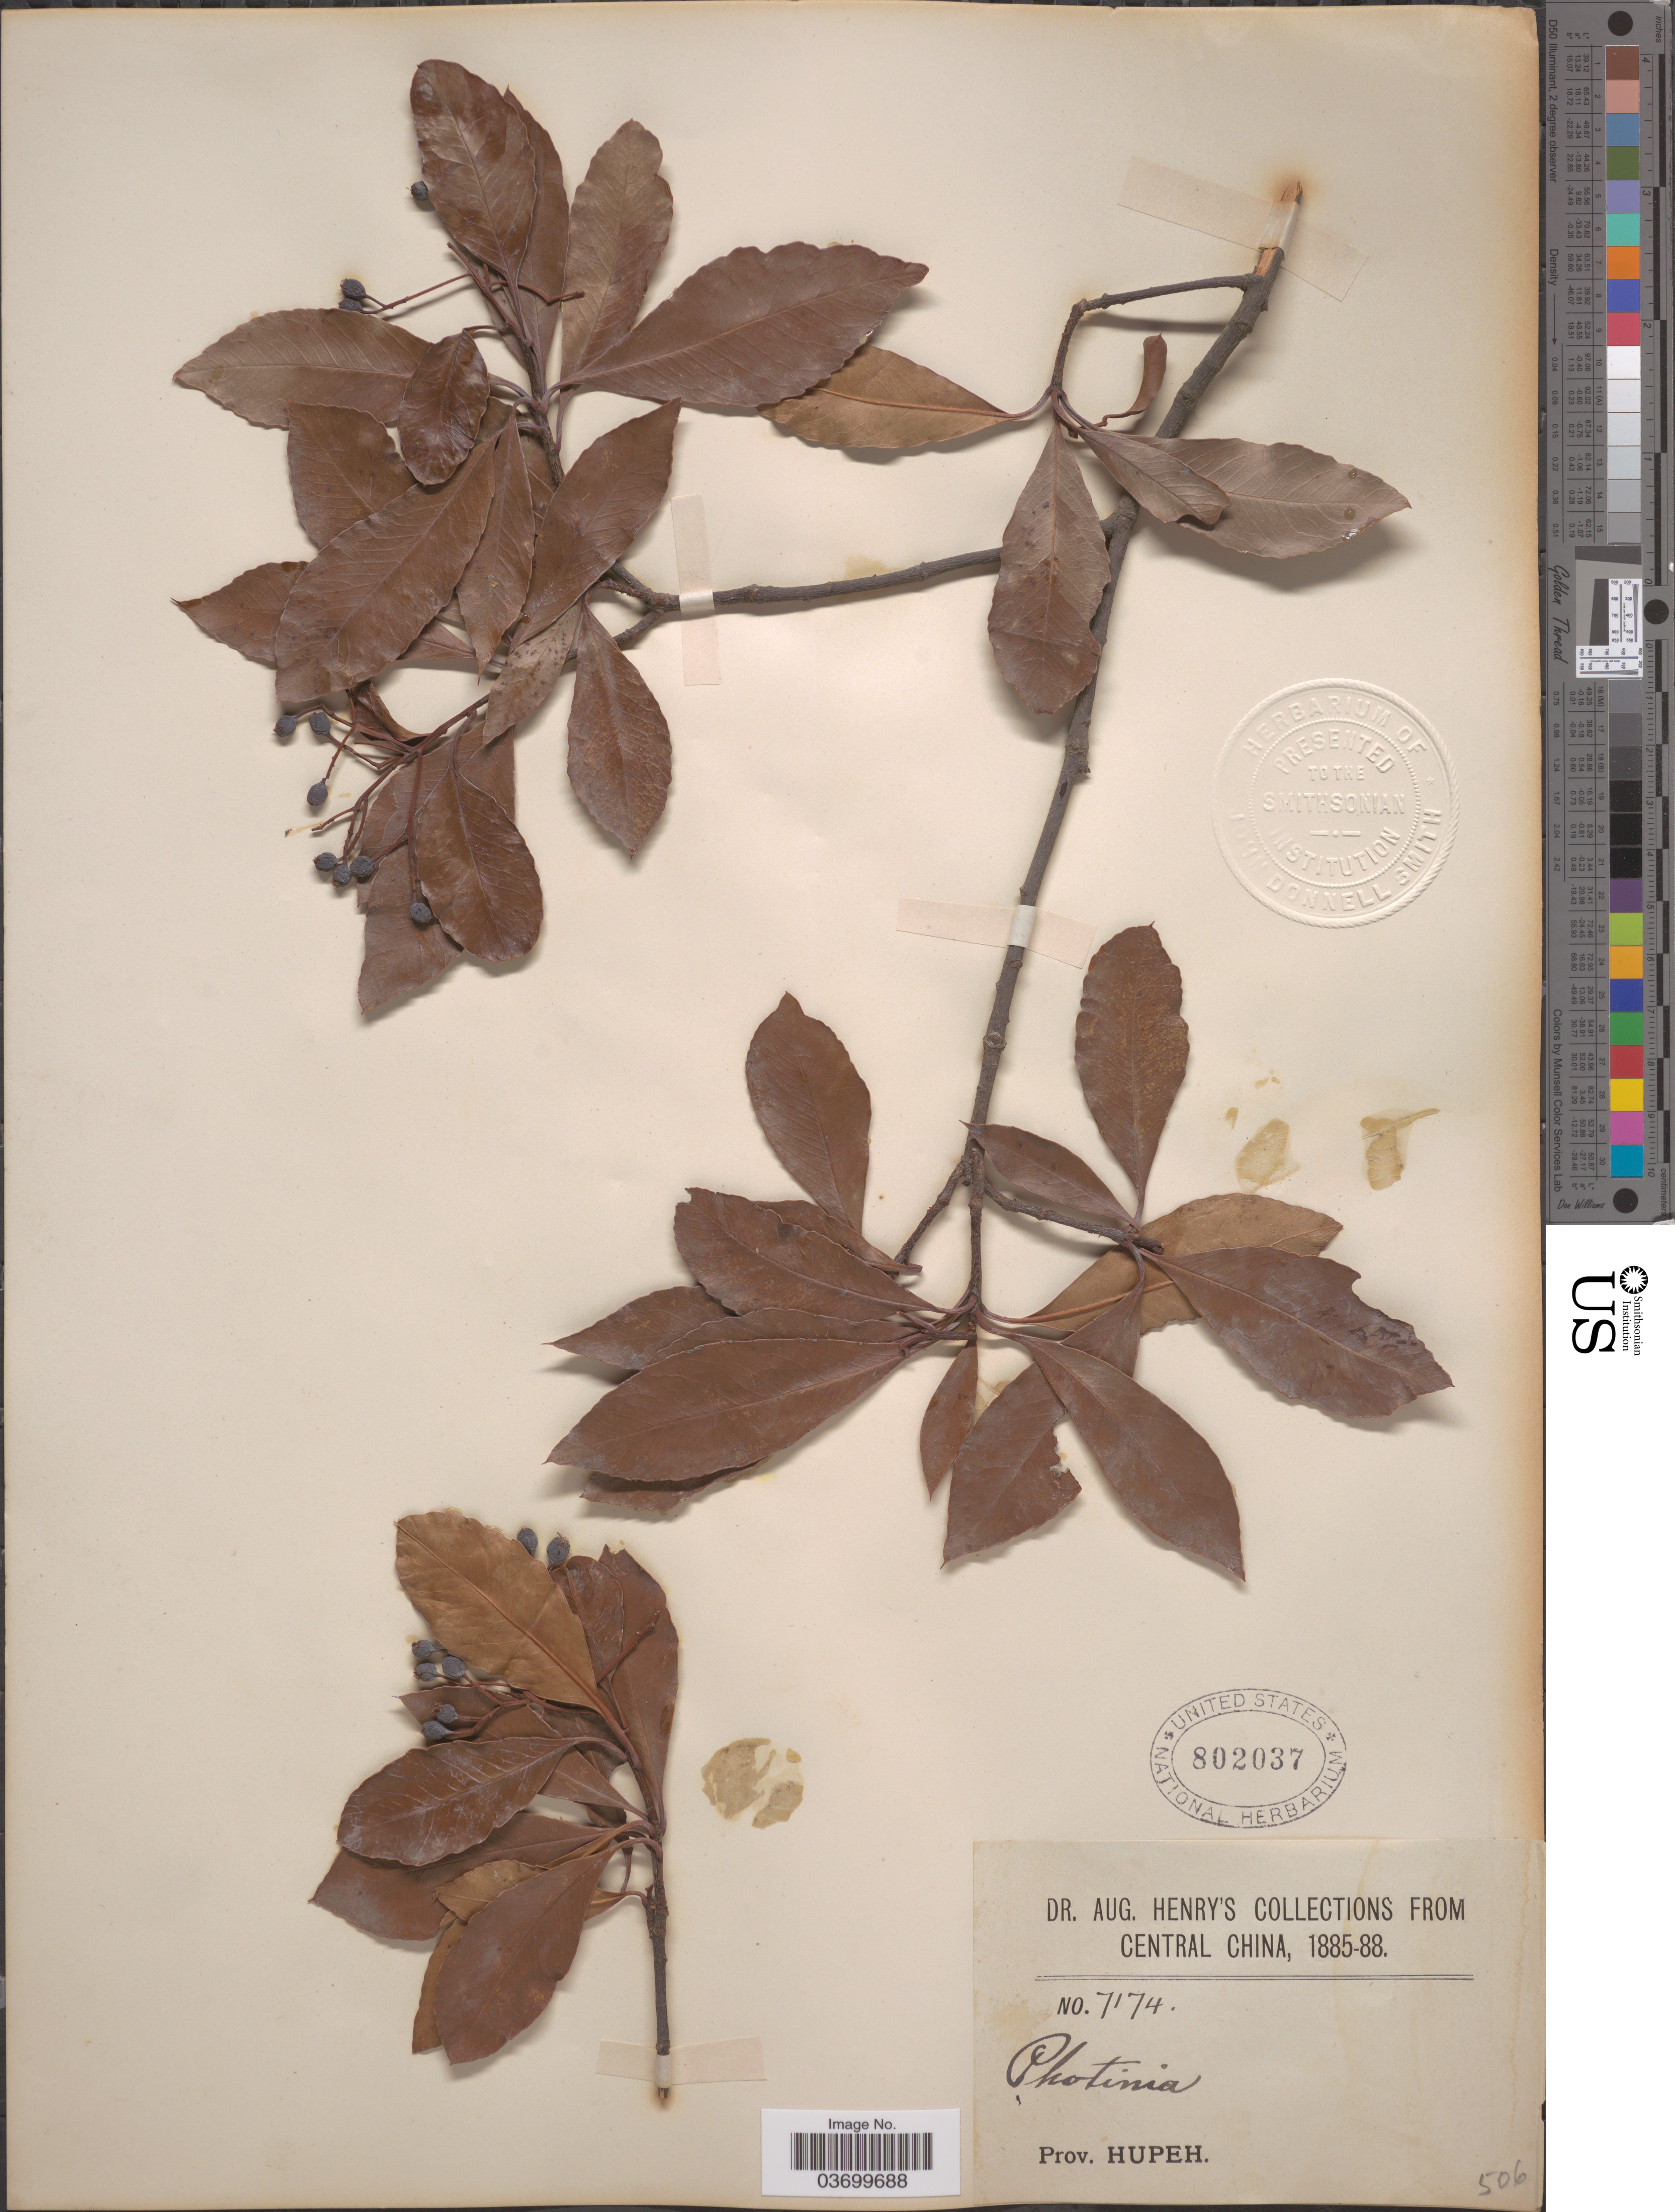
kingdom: Plantae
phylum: Tracheophyta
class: Magnoliopsida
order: Rosales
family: Rosaceae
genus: Photinia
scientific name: Photinia sp.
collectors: A. Henry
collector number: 7174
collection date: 1885/1888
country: China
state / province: Hubei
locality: Central China. Prov. Hupeh.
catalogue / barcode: US 802037